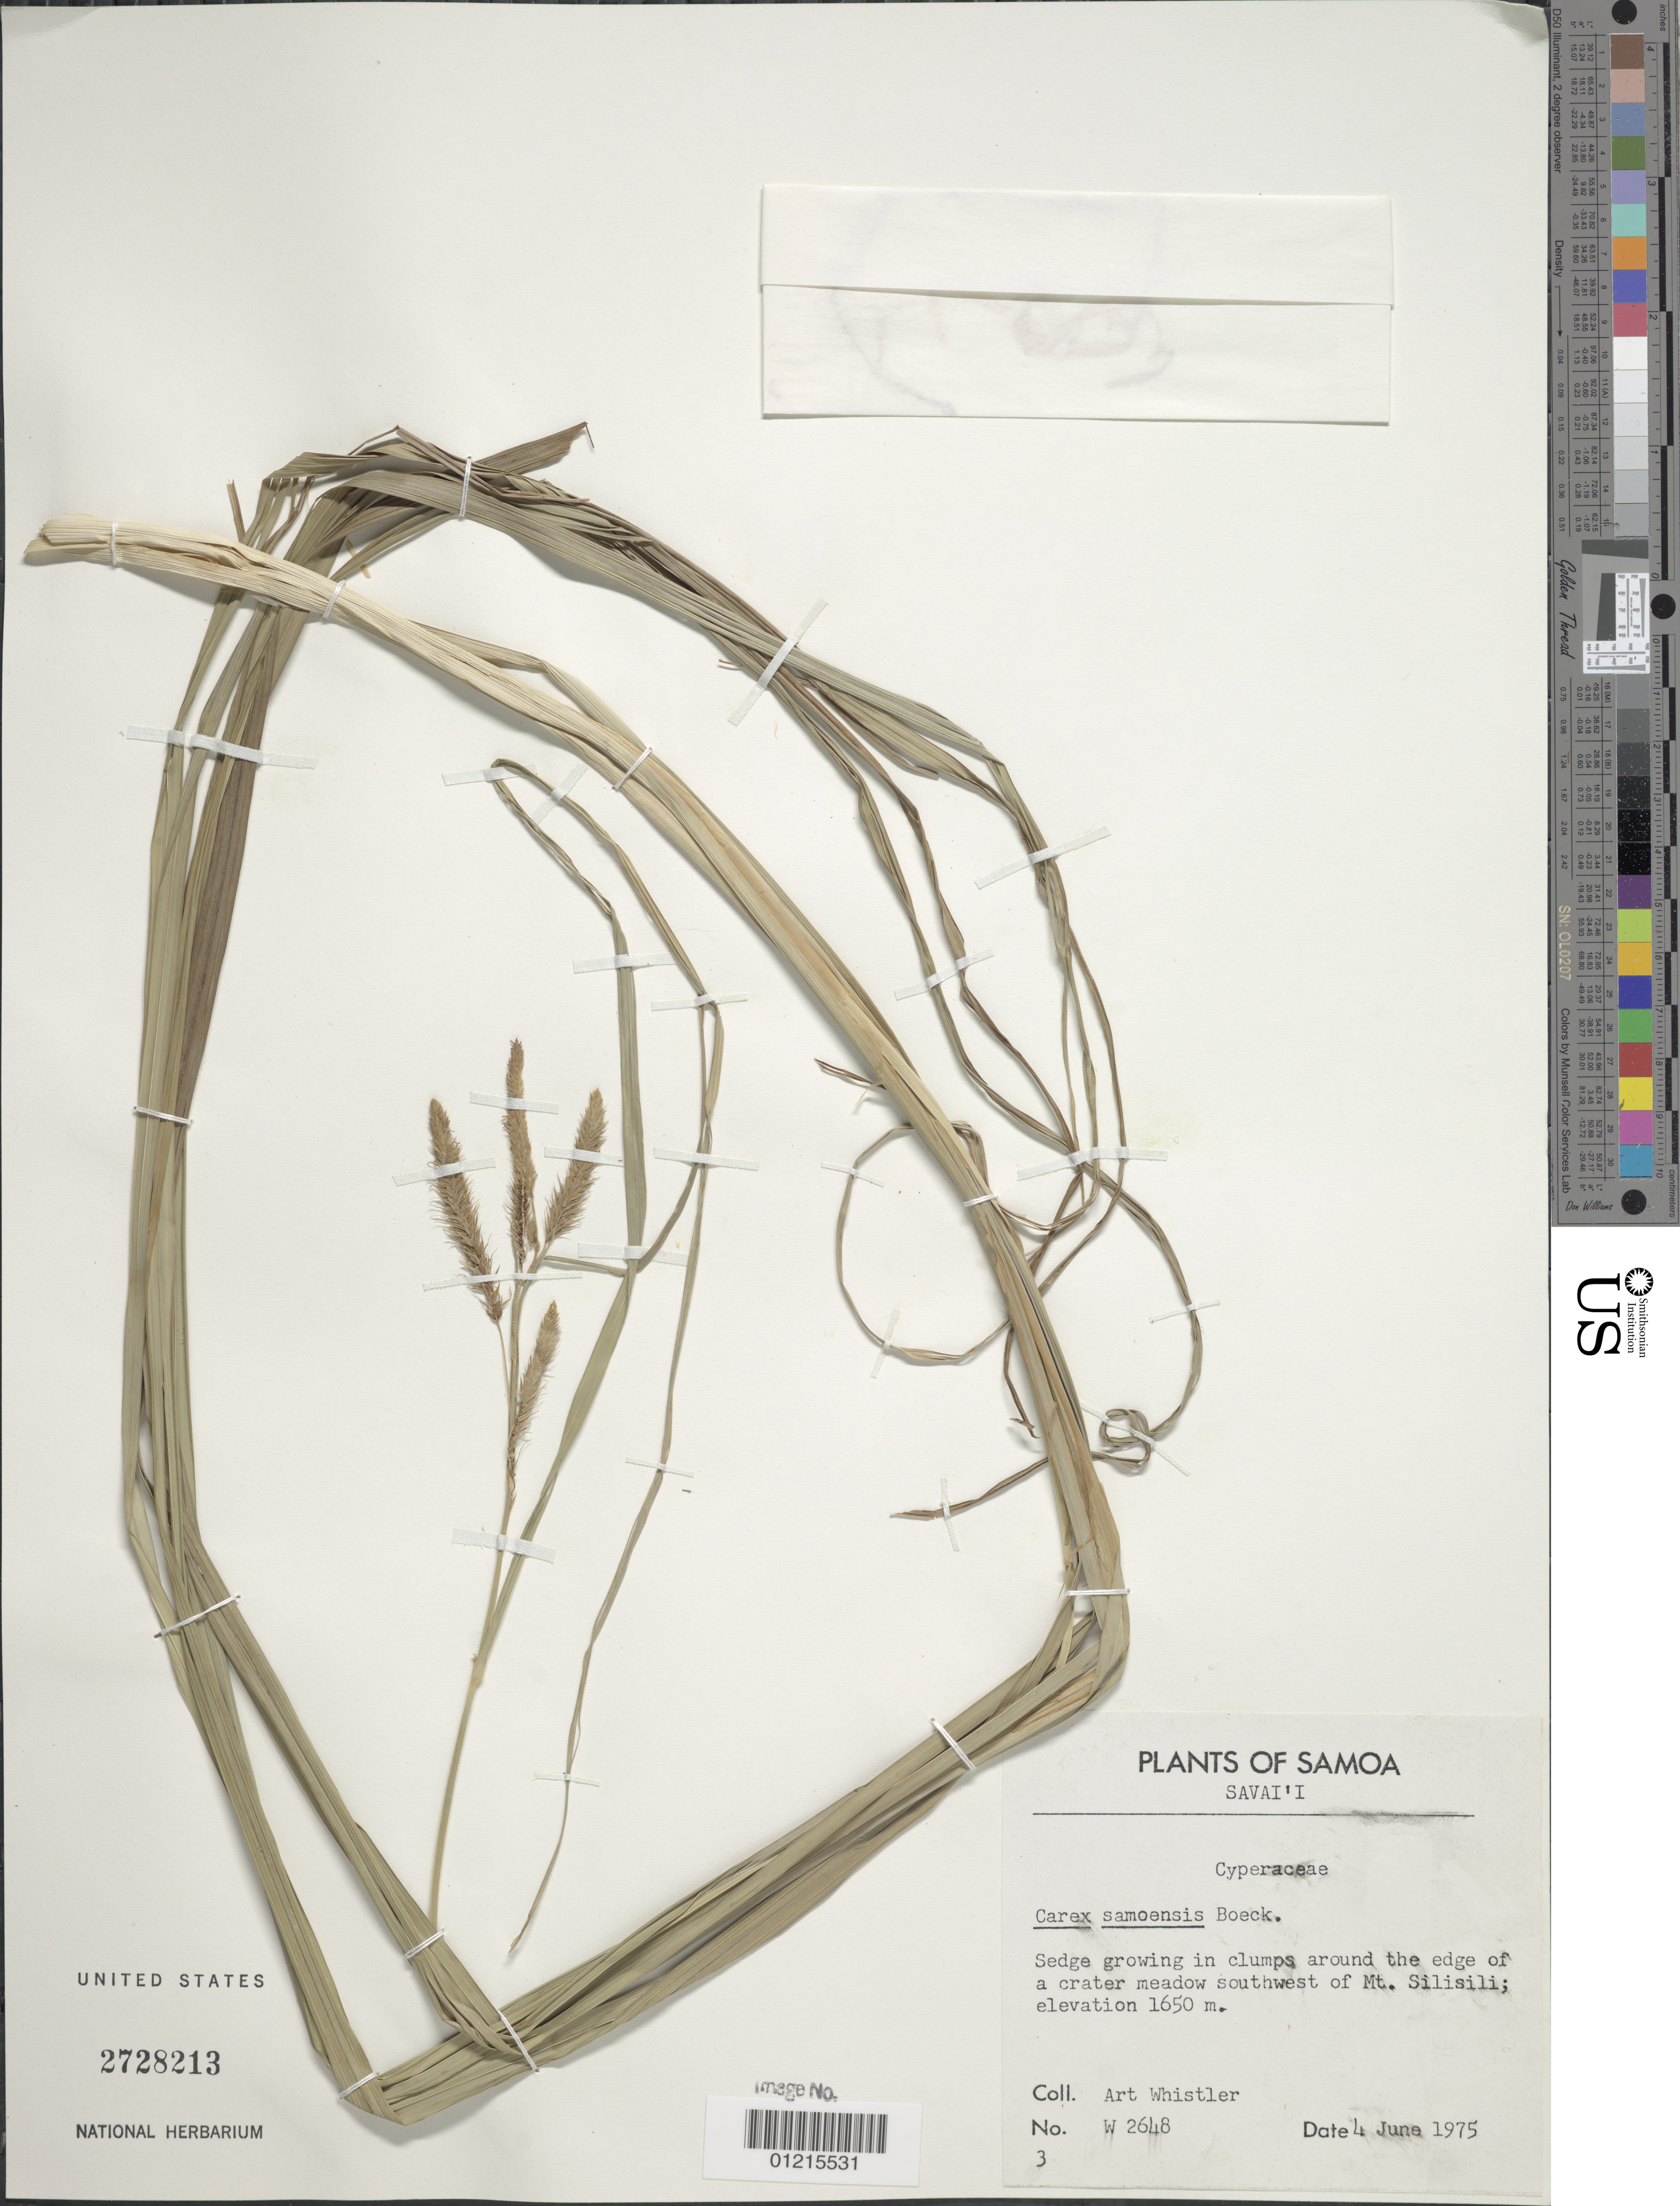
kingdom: Plantae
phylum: Tracheophyta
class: Liliopsida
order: Poales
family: Cyperaceae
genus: Carex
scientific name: Carex savaiiensis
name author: Kük.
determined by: Strong, Mark T., (BOT), Smithsonian Institution - National Museum of Natural History (UNITED STATES)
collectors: A. Whistler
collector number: W 2648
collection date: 1975-06-04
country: Samoa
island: Savai'i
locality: Around the edge of a crater meadow southwest of Mt. Silisili.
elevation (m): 1650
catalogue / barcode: US 2728213